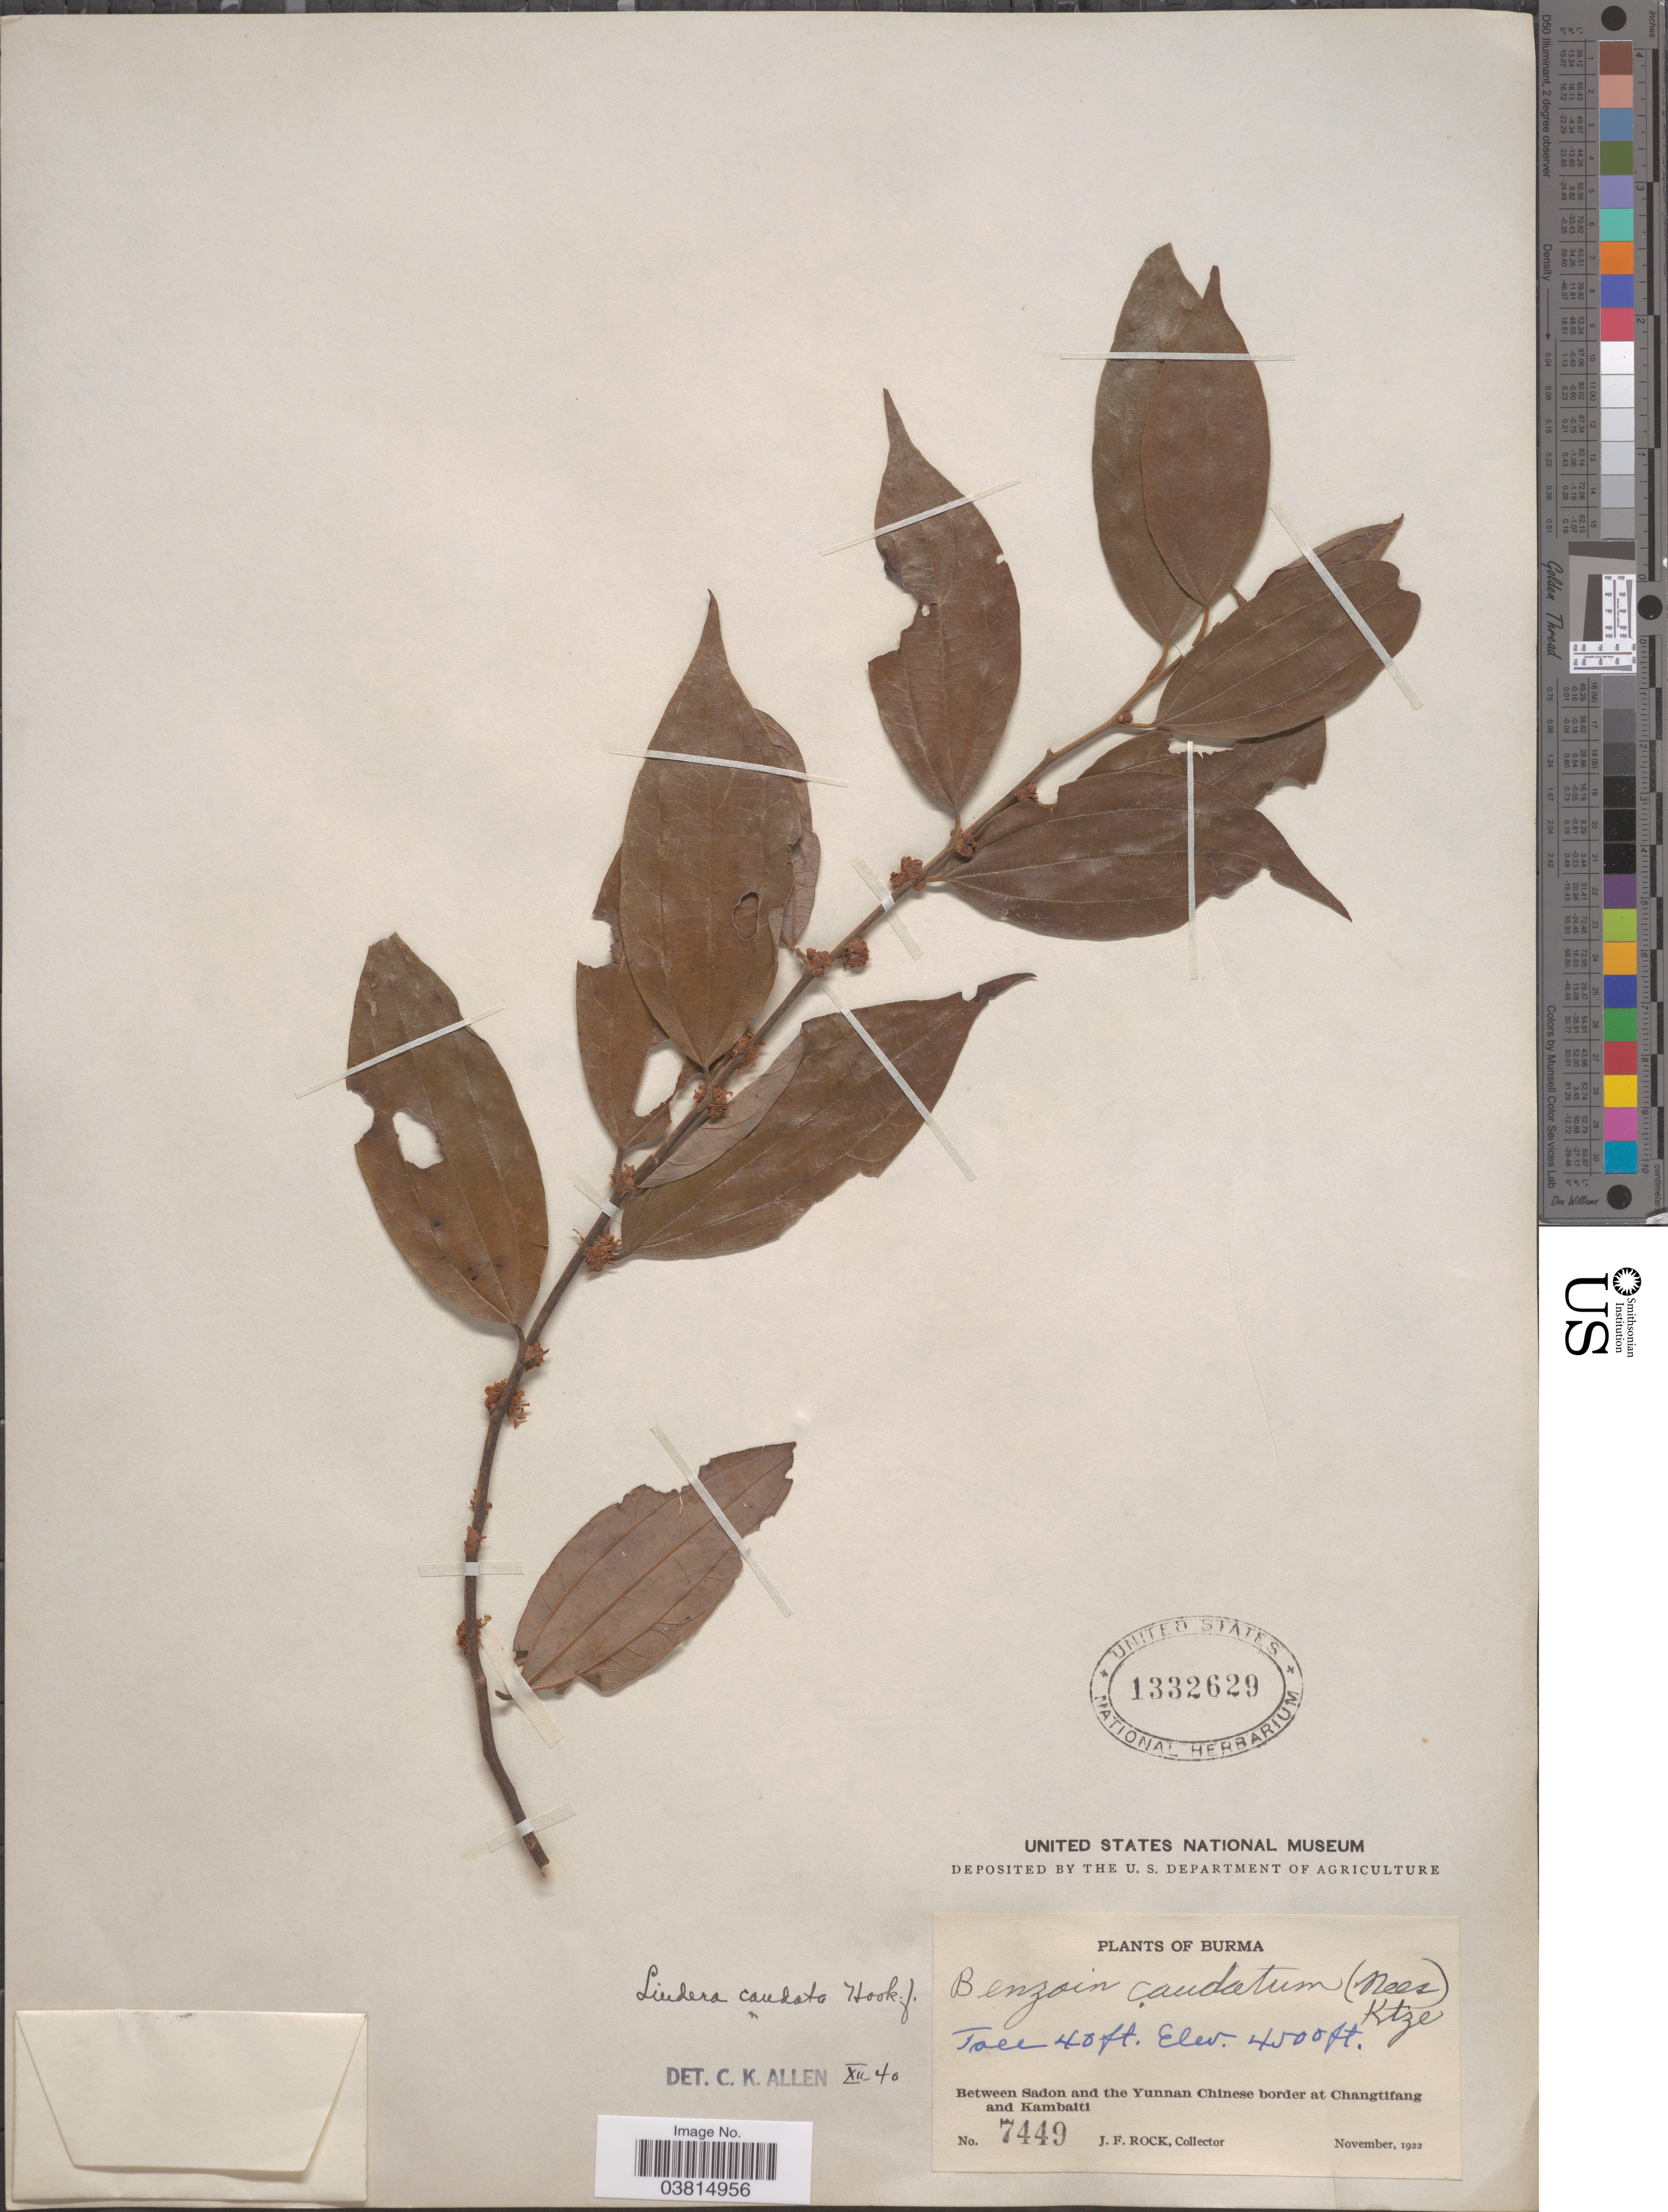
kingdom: Plantae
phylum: Tracheophyta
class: Magnoliopsida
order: Laurales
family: Lauraceae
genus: Lindera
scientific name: Lindera caudata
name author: (Nees) Hook. f.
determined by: Allen, C. K.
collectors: J. Rock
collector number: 7449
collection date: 1922-11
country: Myanmar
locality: Burma. Between Sadon and the Yunnan Chinese border at Changtifang and Kambaiti.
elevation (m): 1372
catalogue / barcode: US 1332629